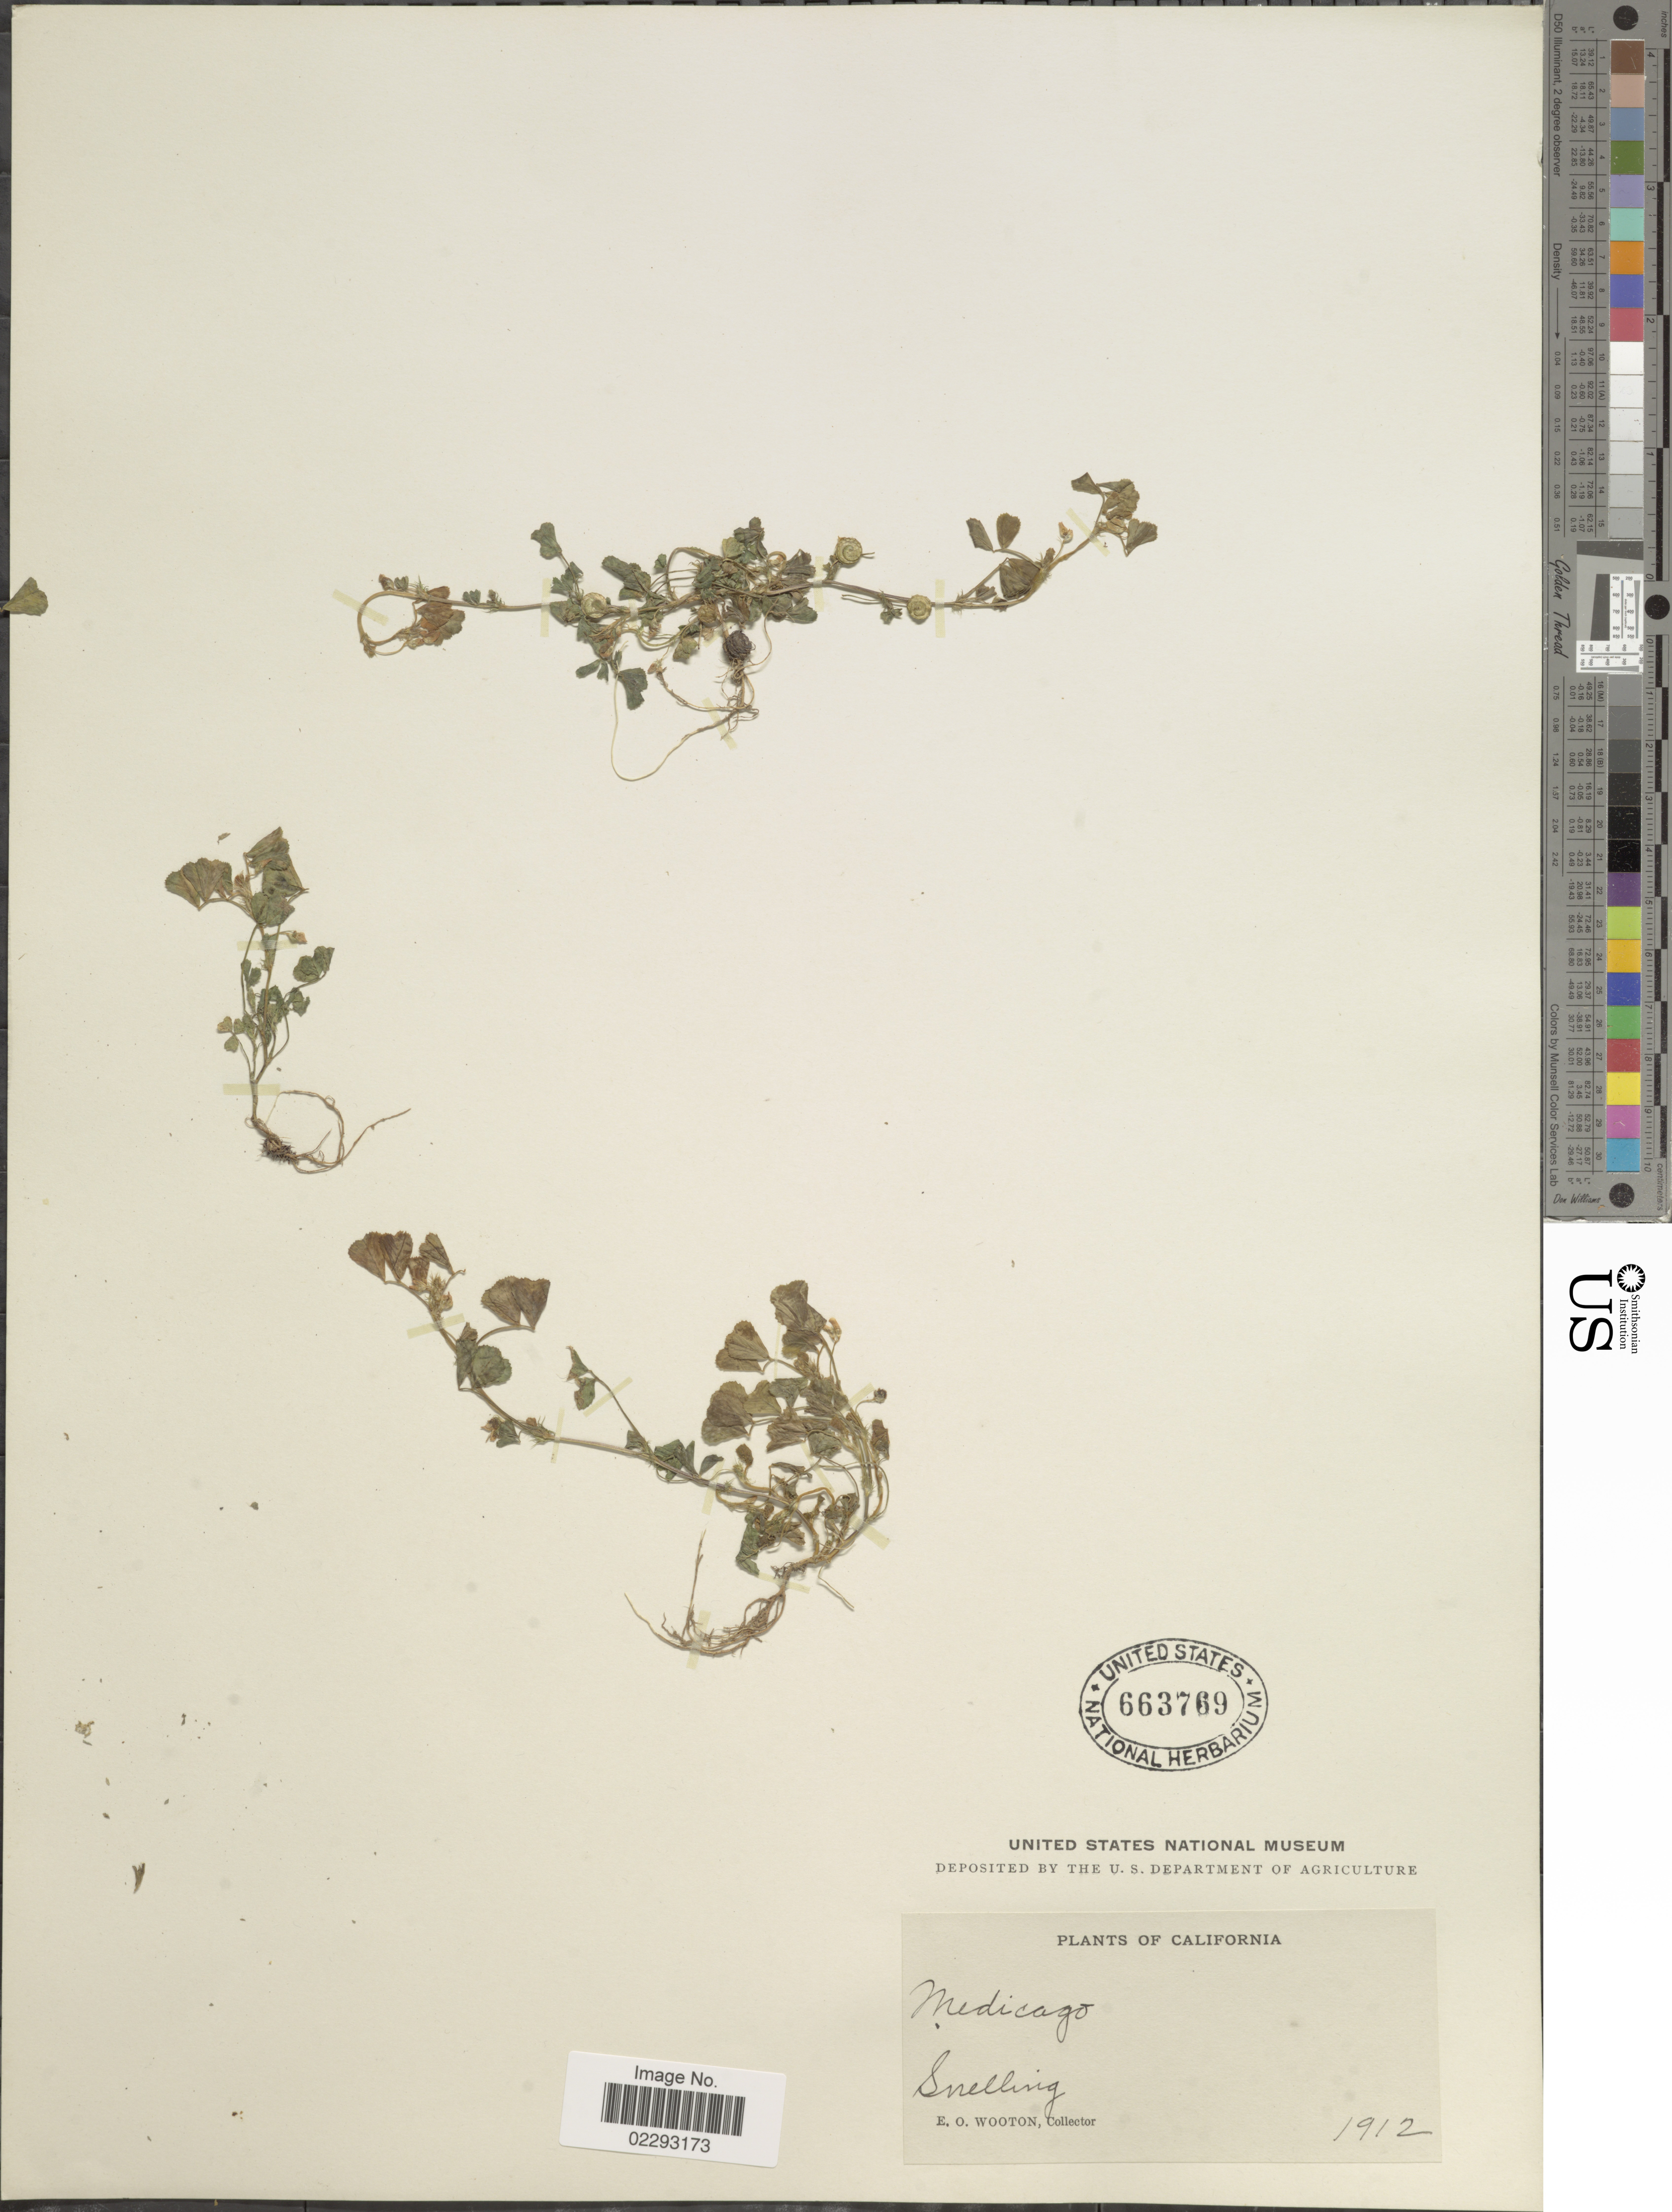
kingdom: Plantae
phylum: Tracheophyta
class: Magnoliopsida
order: Fabales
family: Fabaceae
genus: Medicago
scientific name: Medicago sp.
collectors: E. O. Wooton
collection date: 1912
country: United States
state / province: California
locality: Snelling.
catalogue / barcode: US 663769